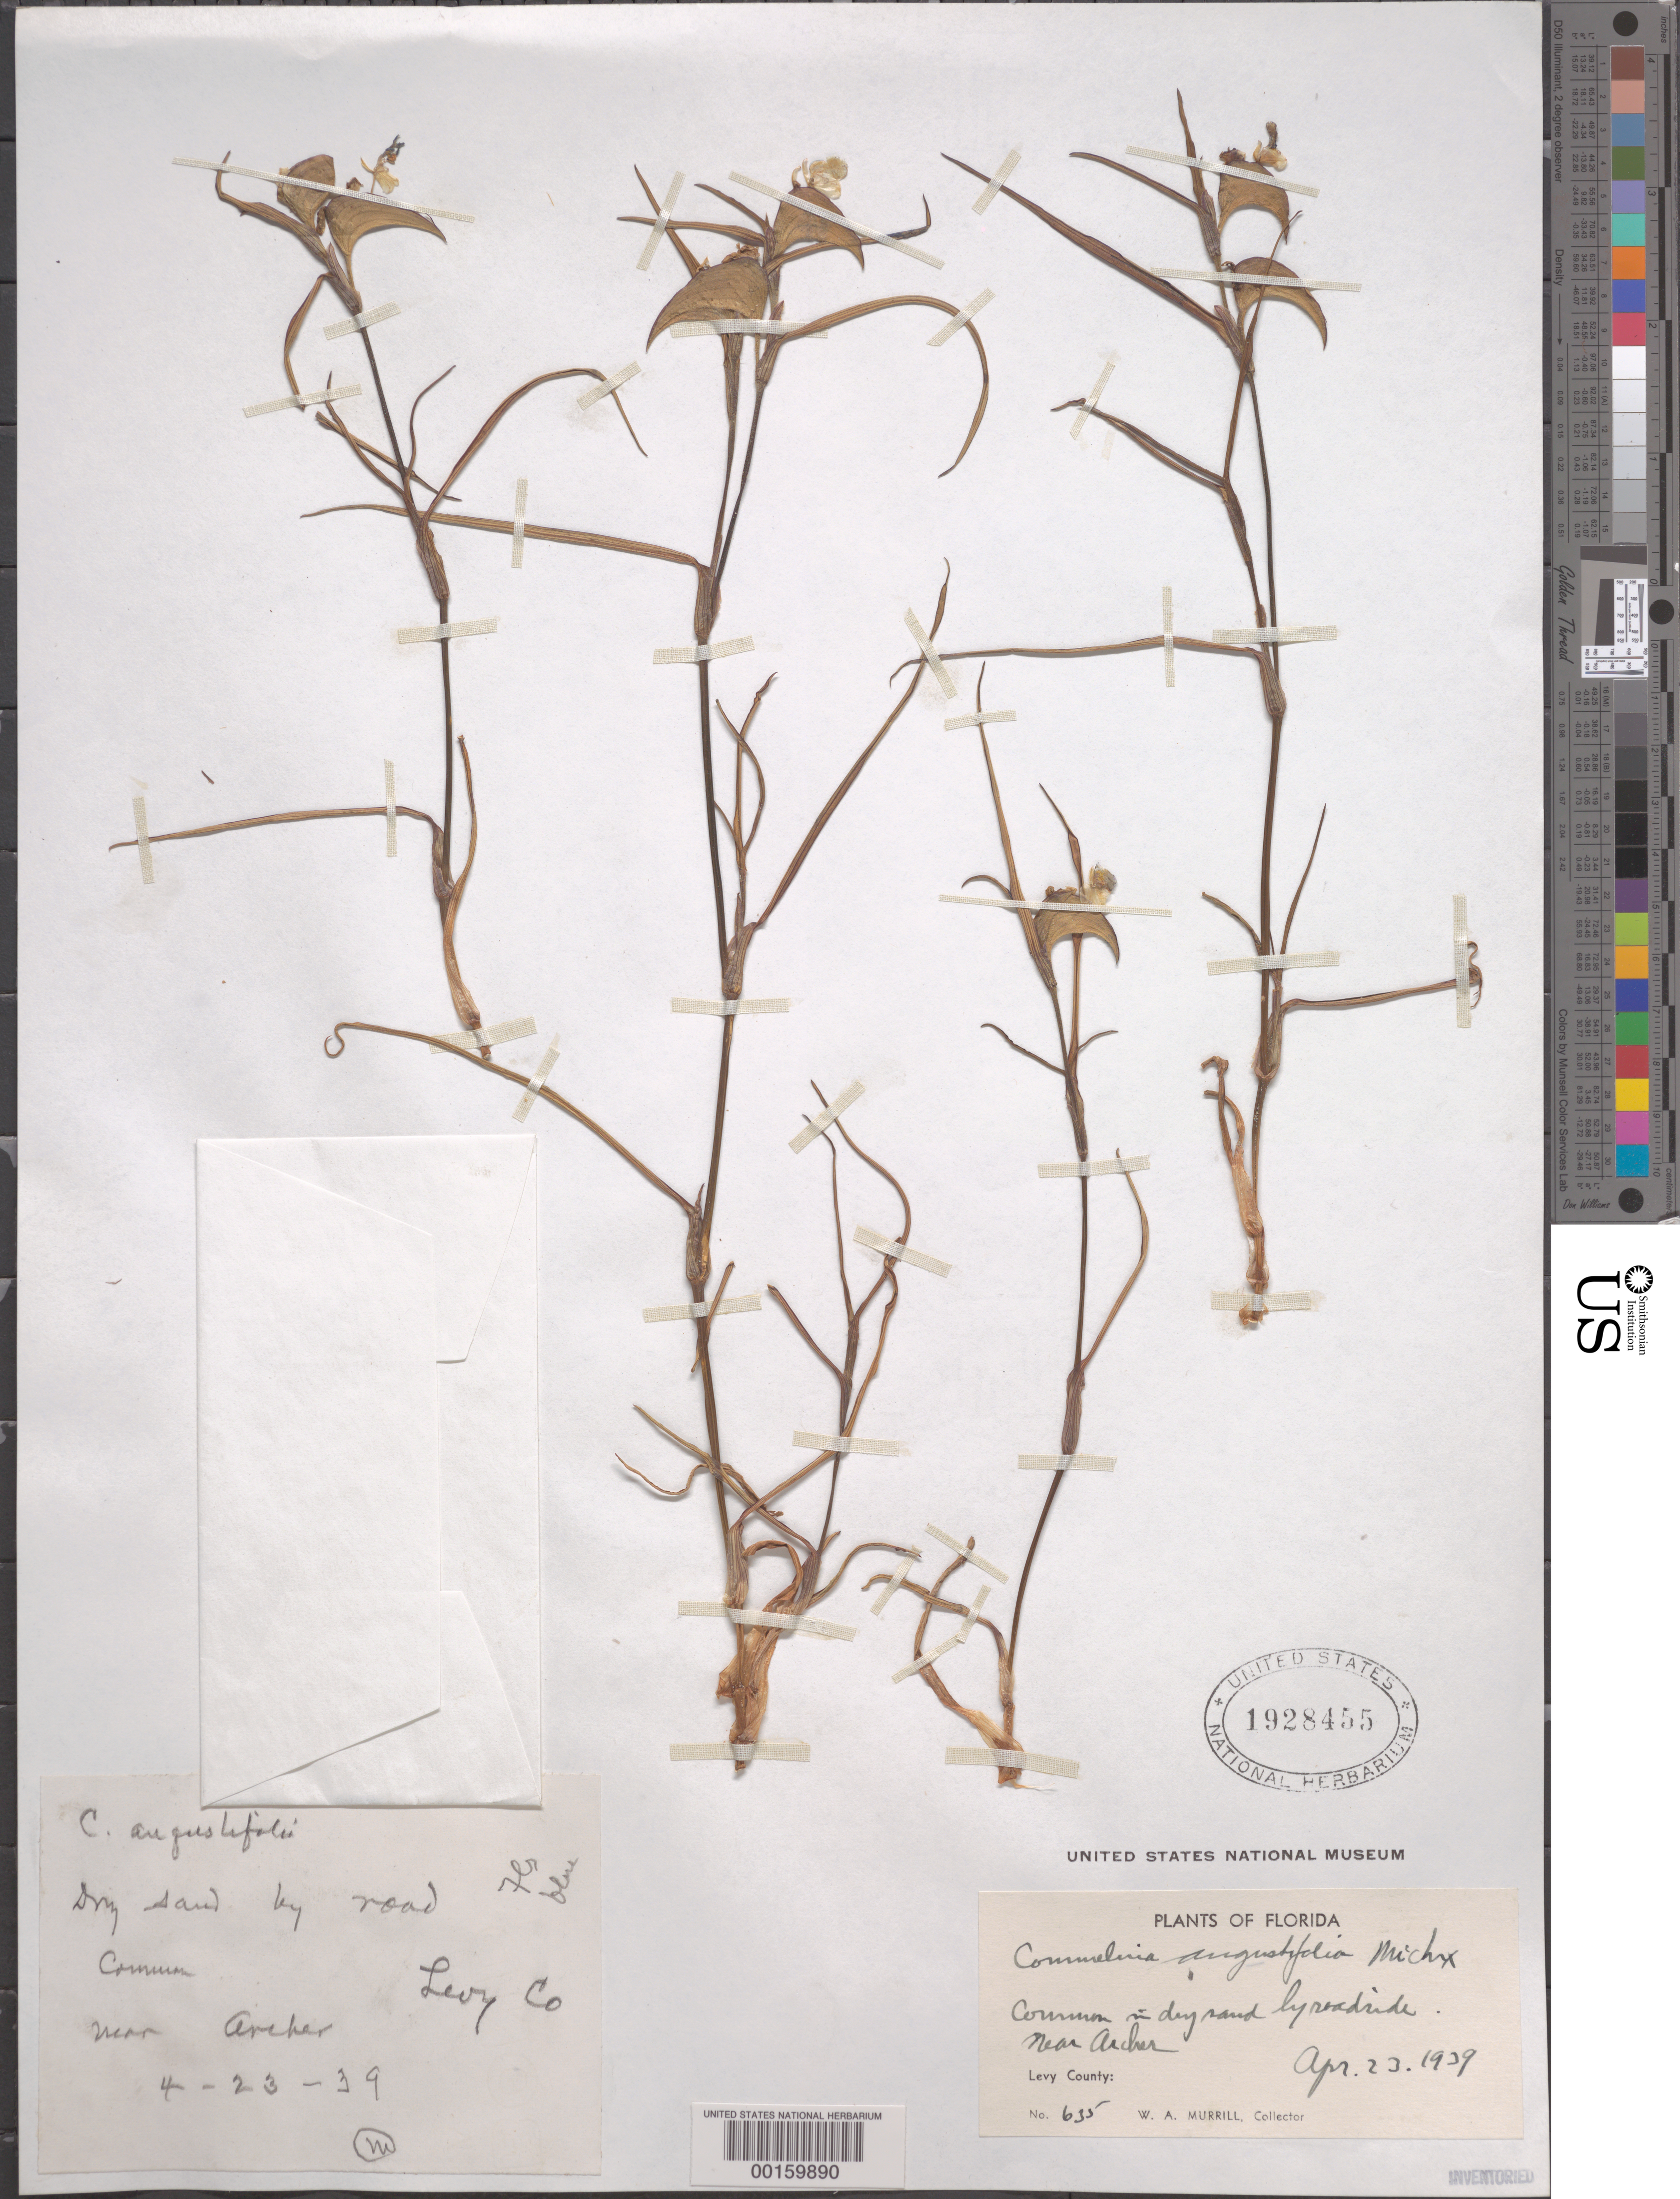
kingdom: Plantae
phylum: Tracheophyta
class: Liliopsida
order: Commelinales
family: Commelinaceae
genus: Commelina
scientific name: Commelina erecta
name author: L.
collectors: W. A. Murrill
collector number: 635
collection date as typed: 23 Apr 1939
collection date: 1939-04-23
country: United States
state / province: Florida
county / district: Levy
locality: Near archer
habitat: In dry sand by roadside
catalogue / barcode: US 1928455